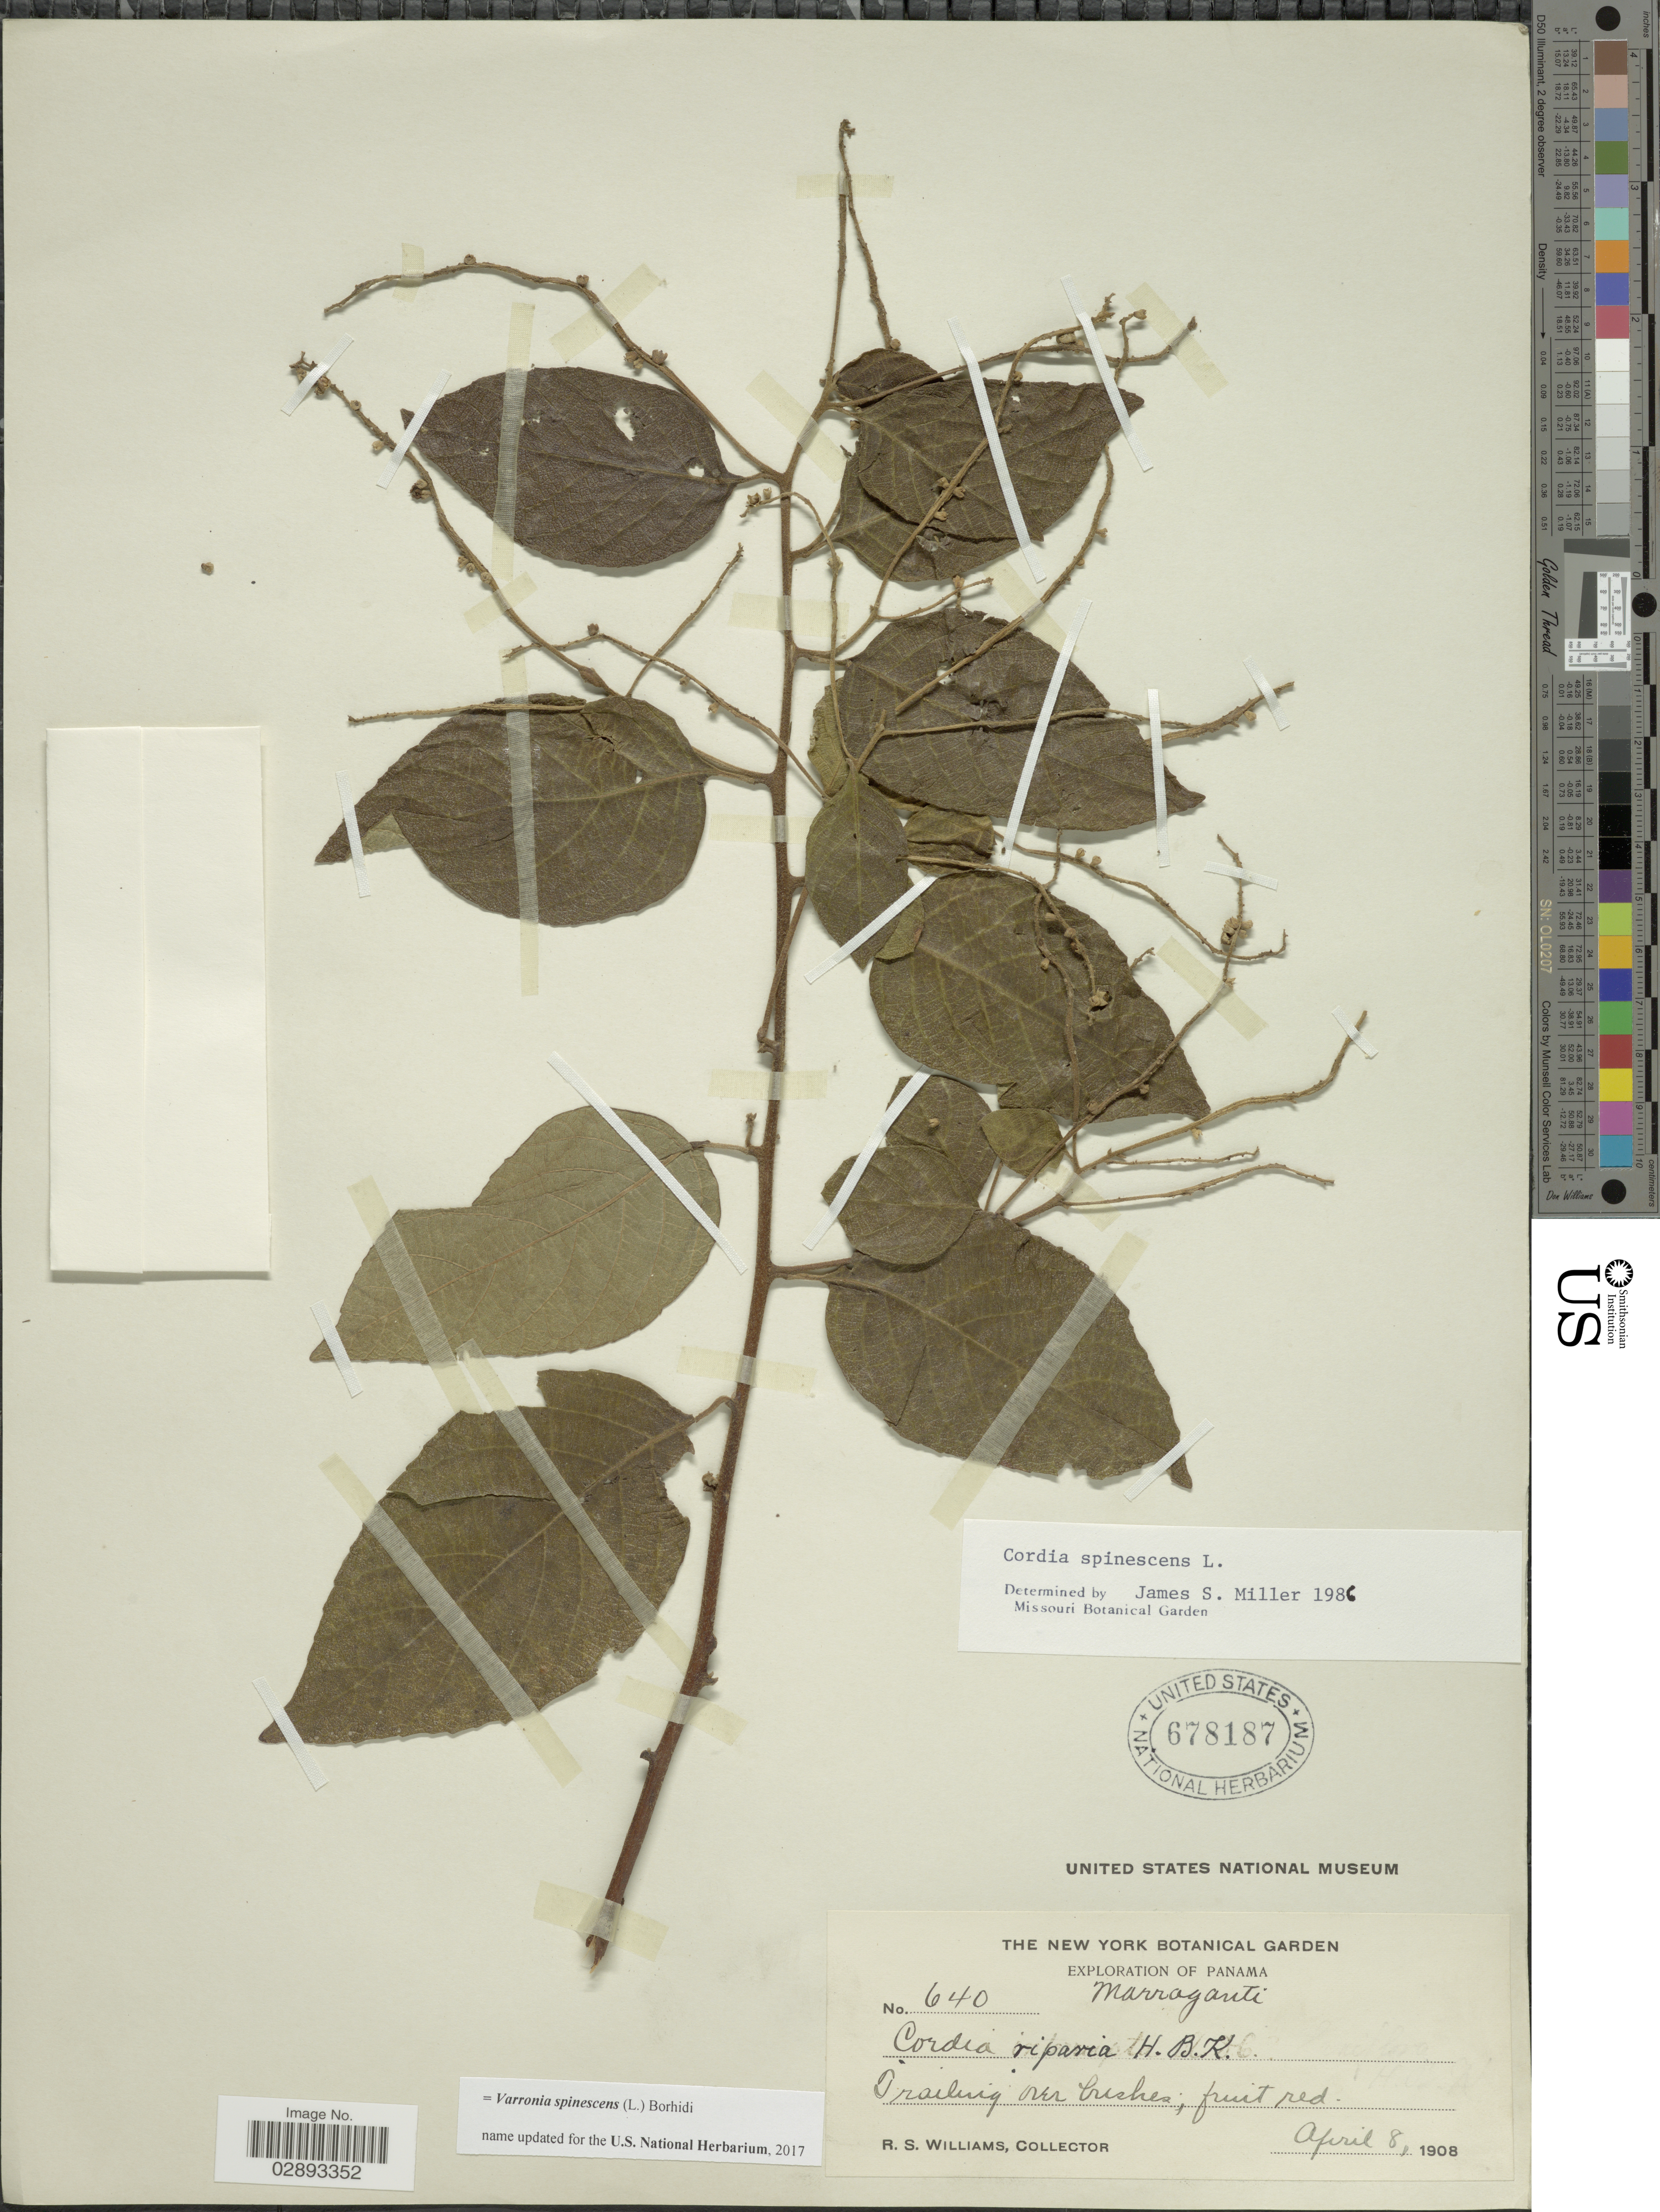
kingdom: Plantae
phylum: Tracheophyta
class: Magnoliopsida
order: Boraginales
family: Cordiaceae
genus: Varronia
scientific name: Varronia spinescens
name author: (L.) Borhidi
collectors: R. S. Williams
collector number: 640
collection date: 1908-04-08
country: Panama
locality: Marraganti.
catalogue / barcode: US 678187